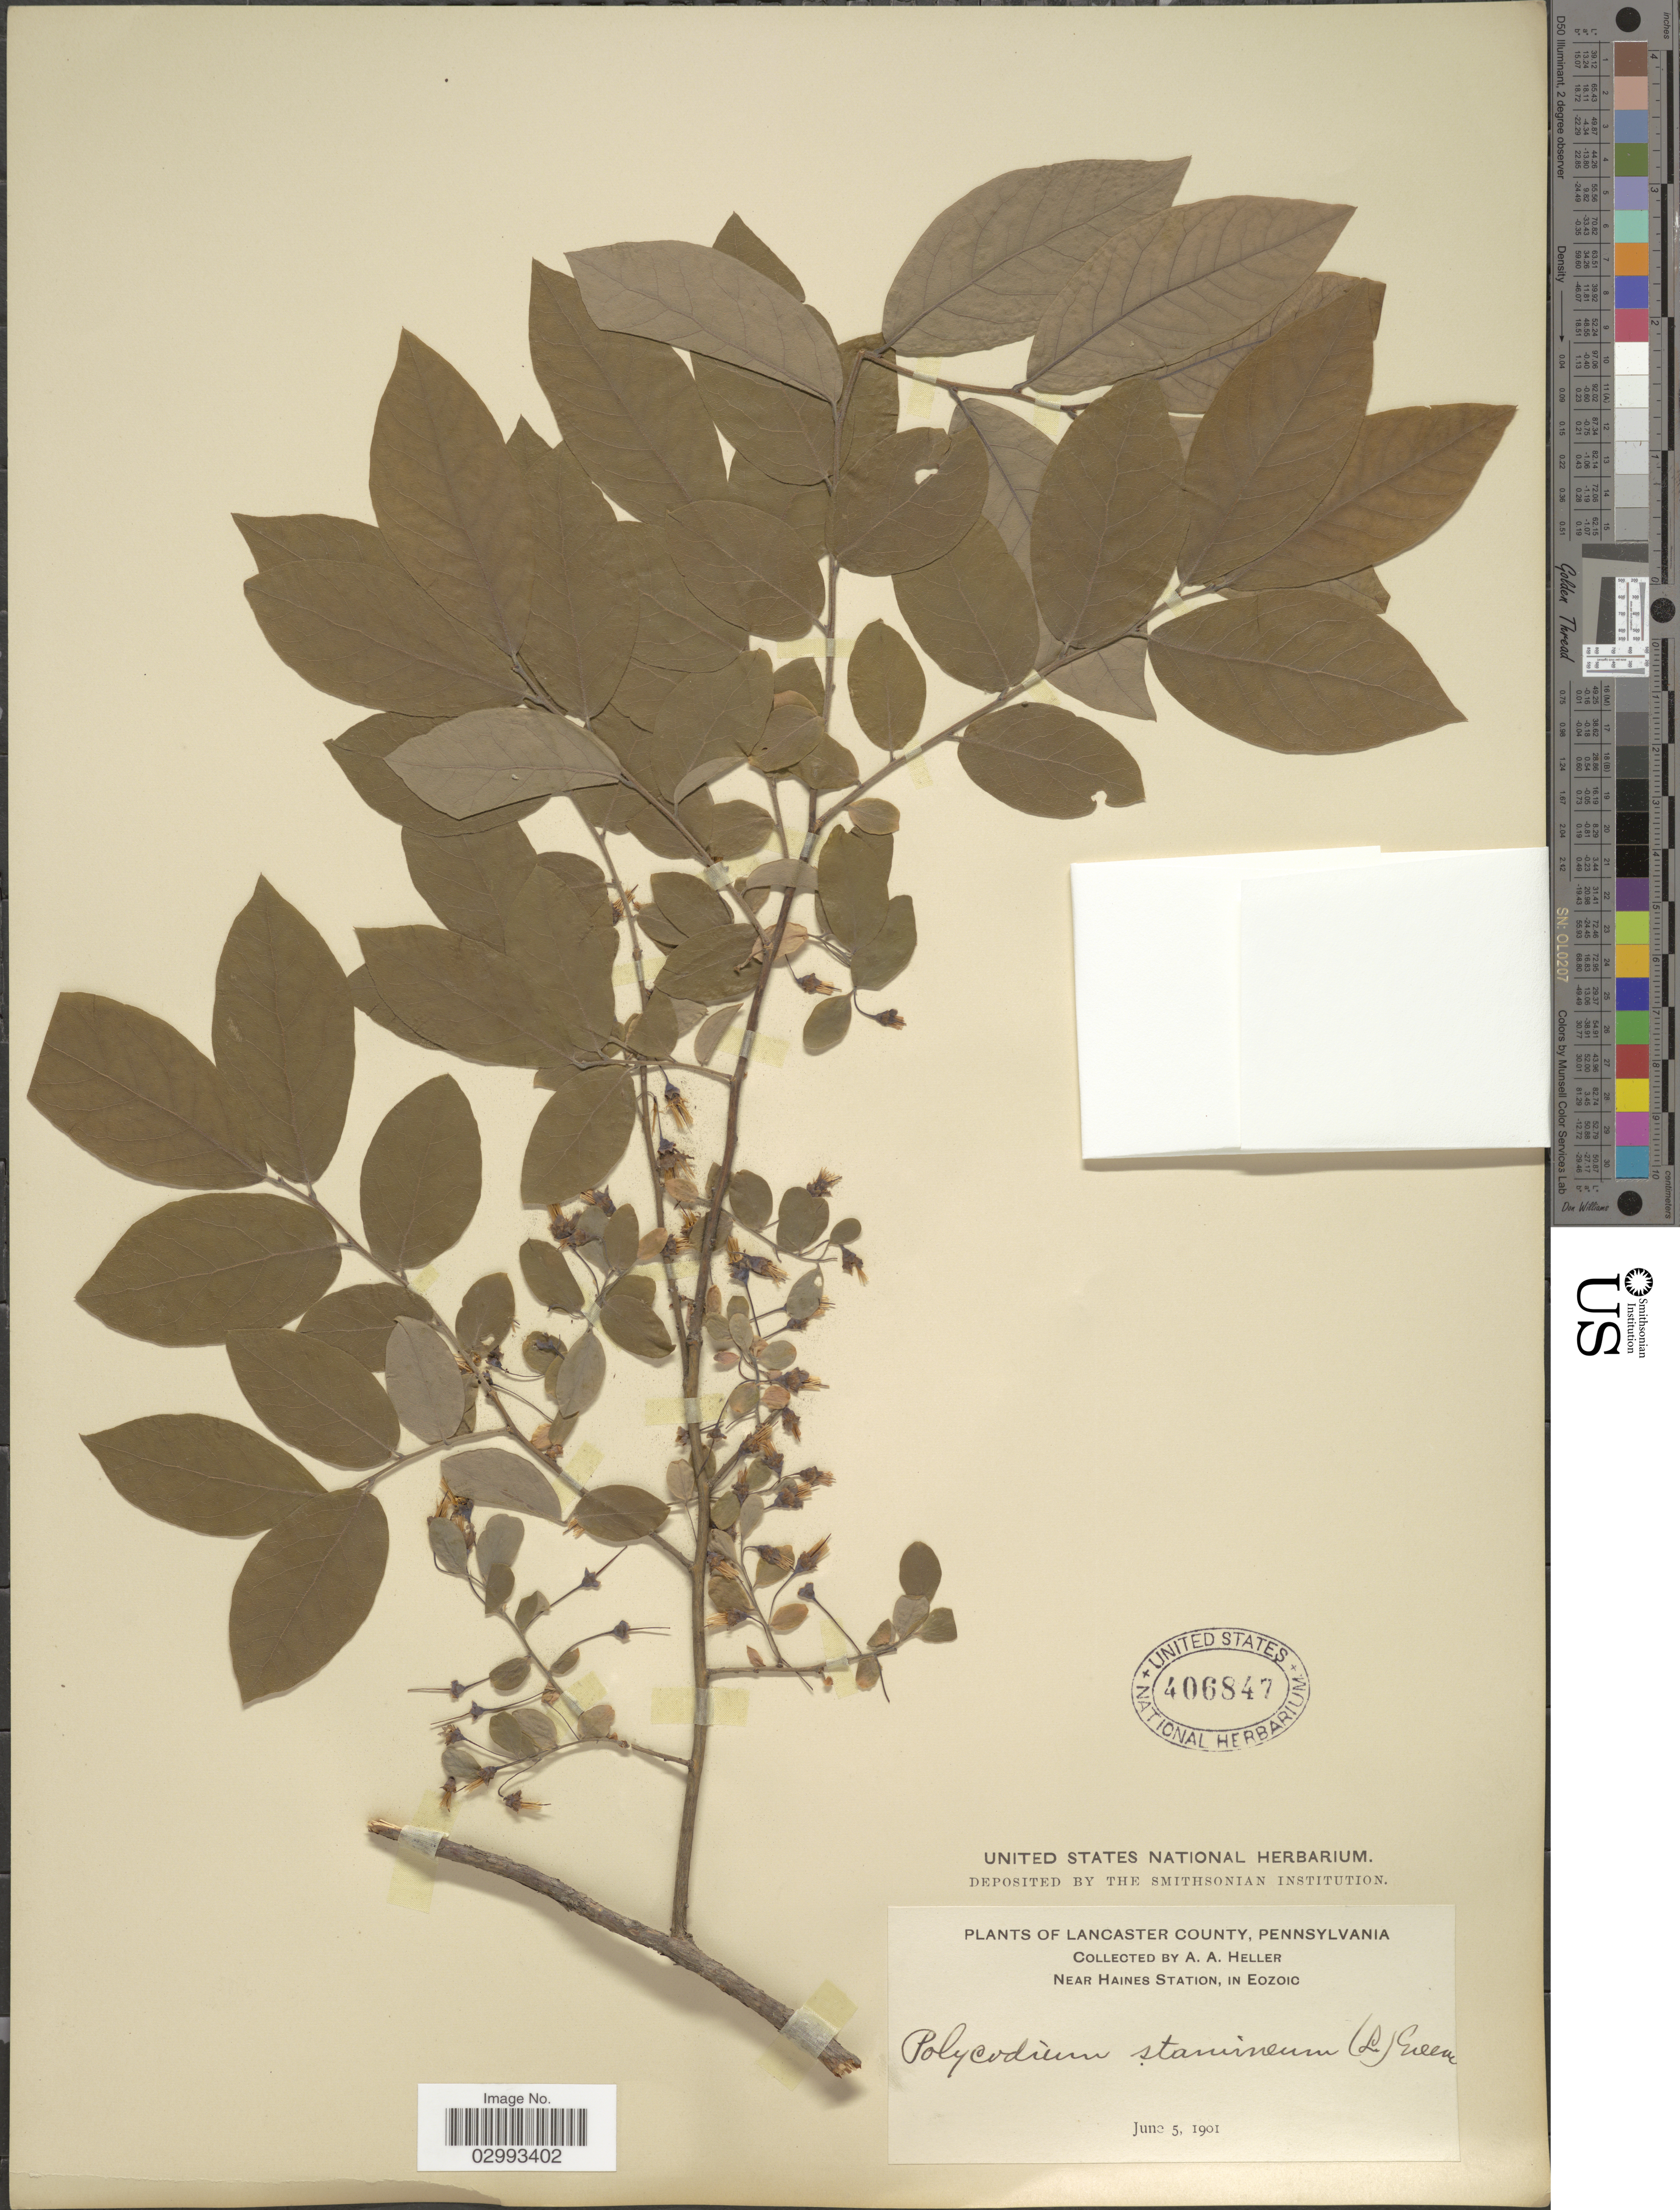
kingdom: Plantae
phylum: Tracheophyta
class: Magnoliopsida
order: Ericales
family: Ericaceae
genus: Polycodium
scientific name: Polycodium stamineum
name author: (L.) Greene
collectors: A. A. Heller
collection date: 1901-06-05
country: United States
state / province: Pennsylvania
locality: Lancaster County. Near Haines Station, in Eozoic.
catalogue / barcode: US 406847